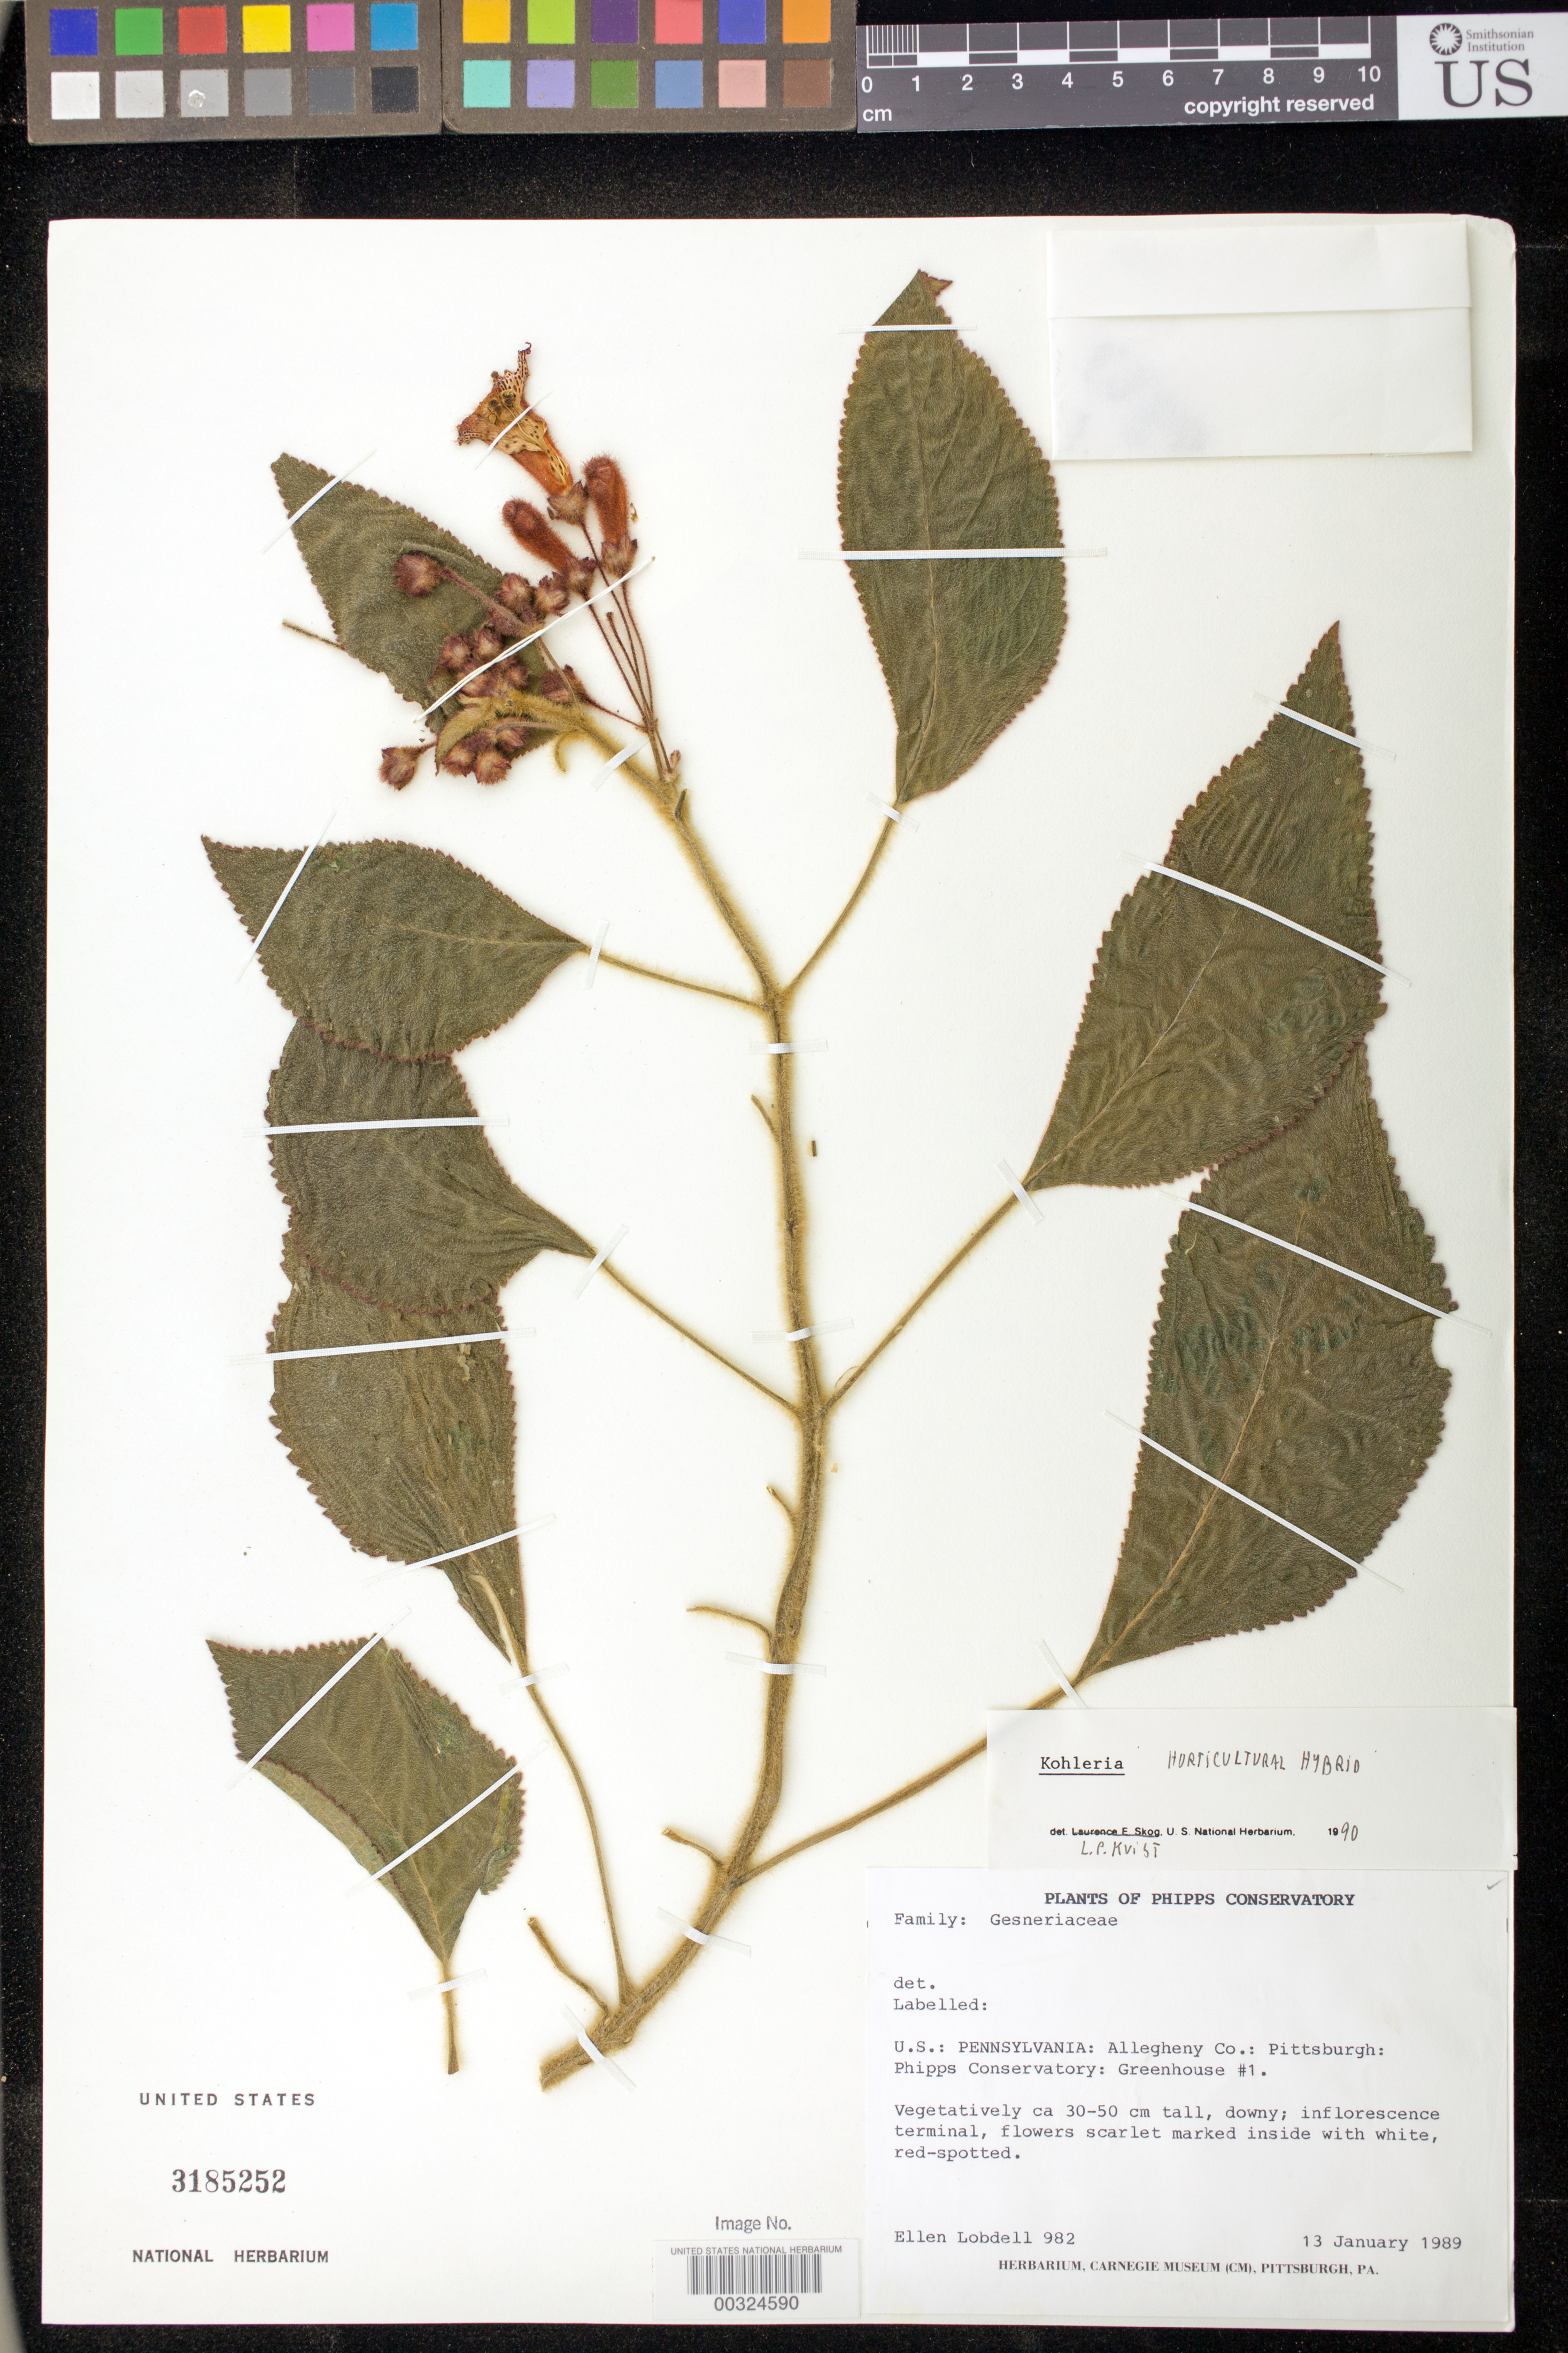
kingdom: Plantae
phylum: Tracheophyta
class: Magnoliopsida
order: Lamiales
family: Gesneriaceae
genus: Kohleria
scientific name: Kohleria hybrid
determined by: Kvist, L. P., (US), Smithsonian Institution - National Museum of Natural History (UNITED STATES)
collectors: E. Lobdell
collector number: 982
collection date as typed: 13 Jan 1989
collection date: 1989-01-13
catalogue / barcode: US 3185252